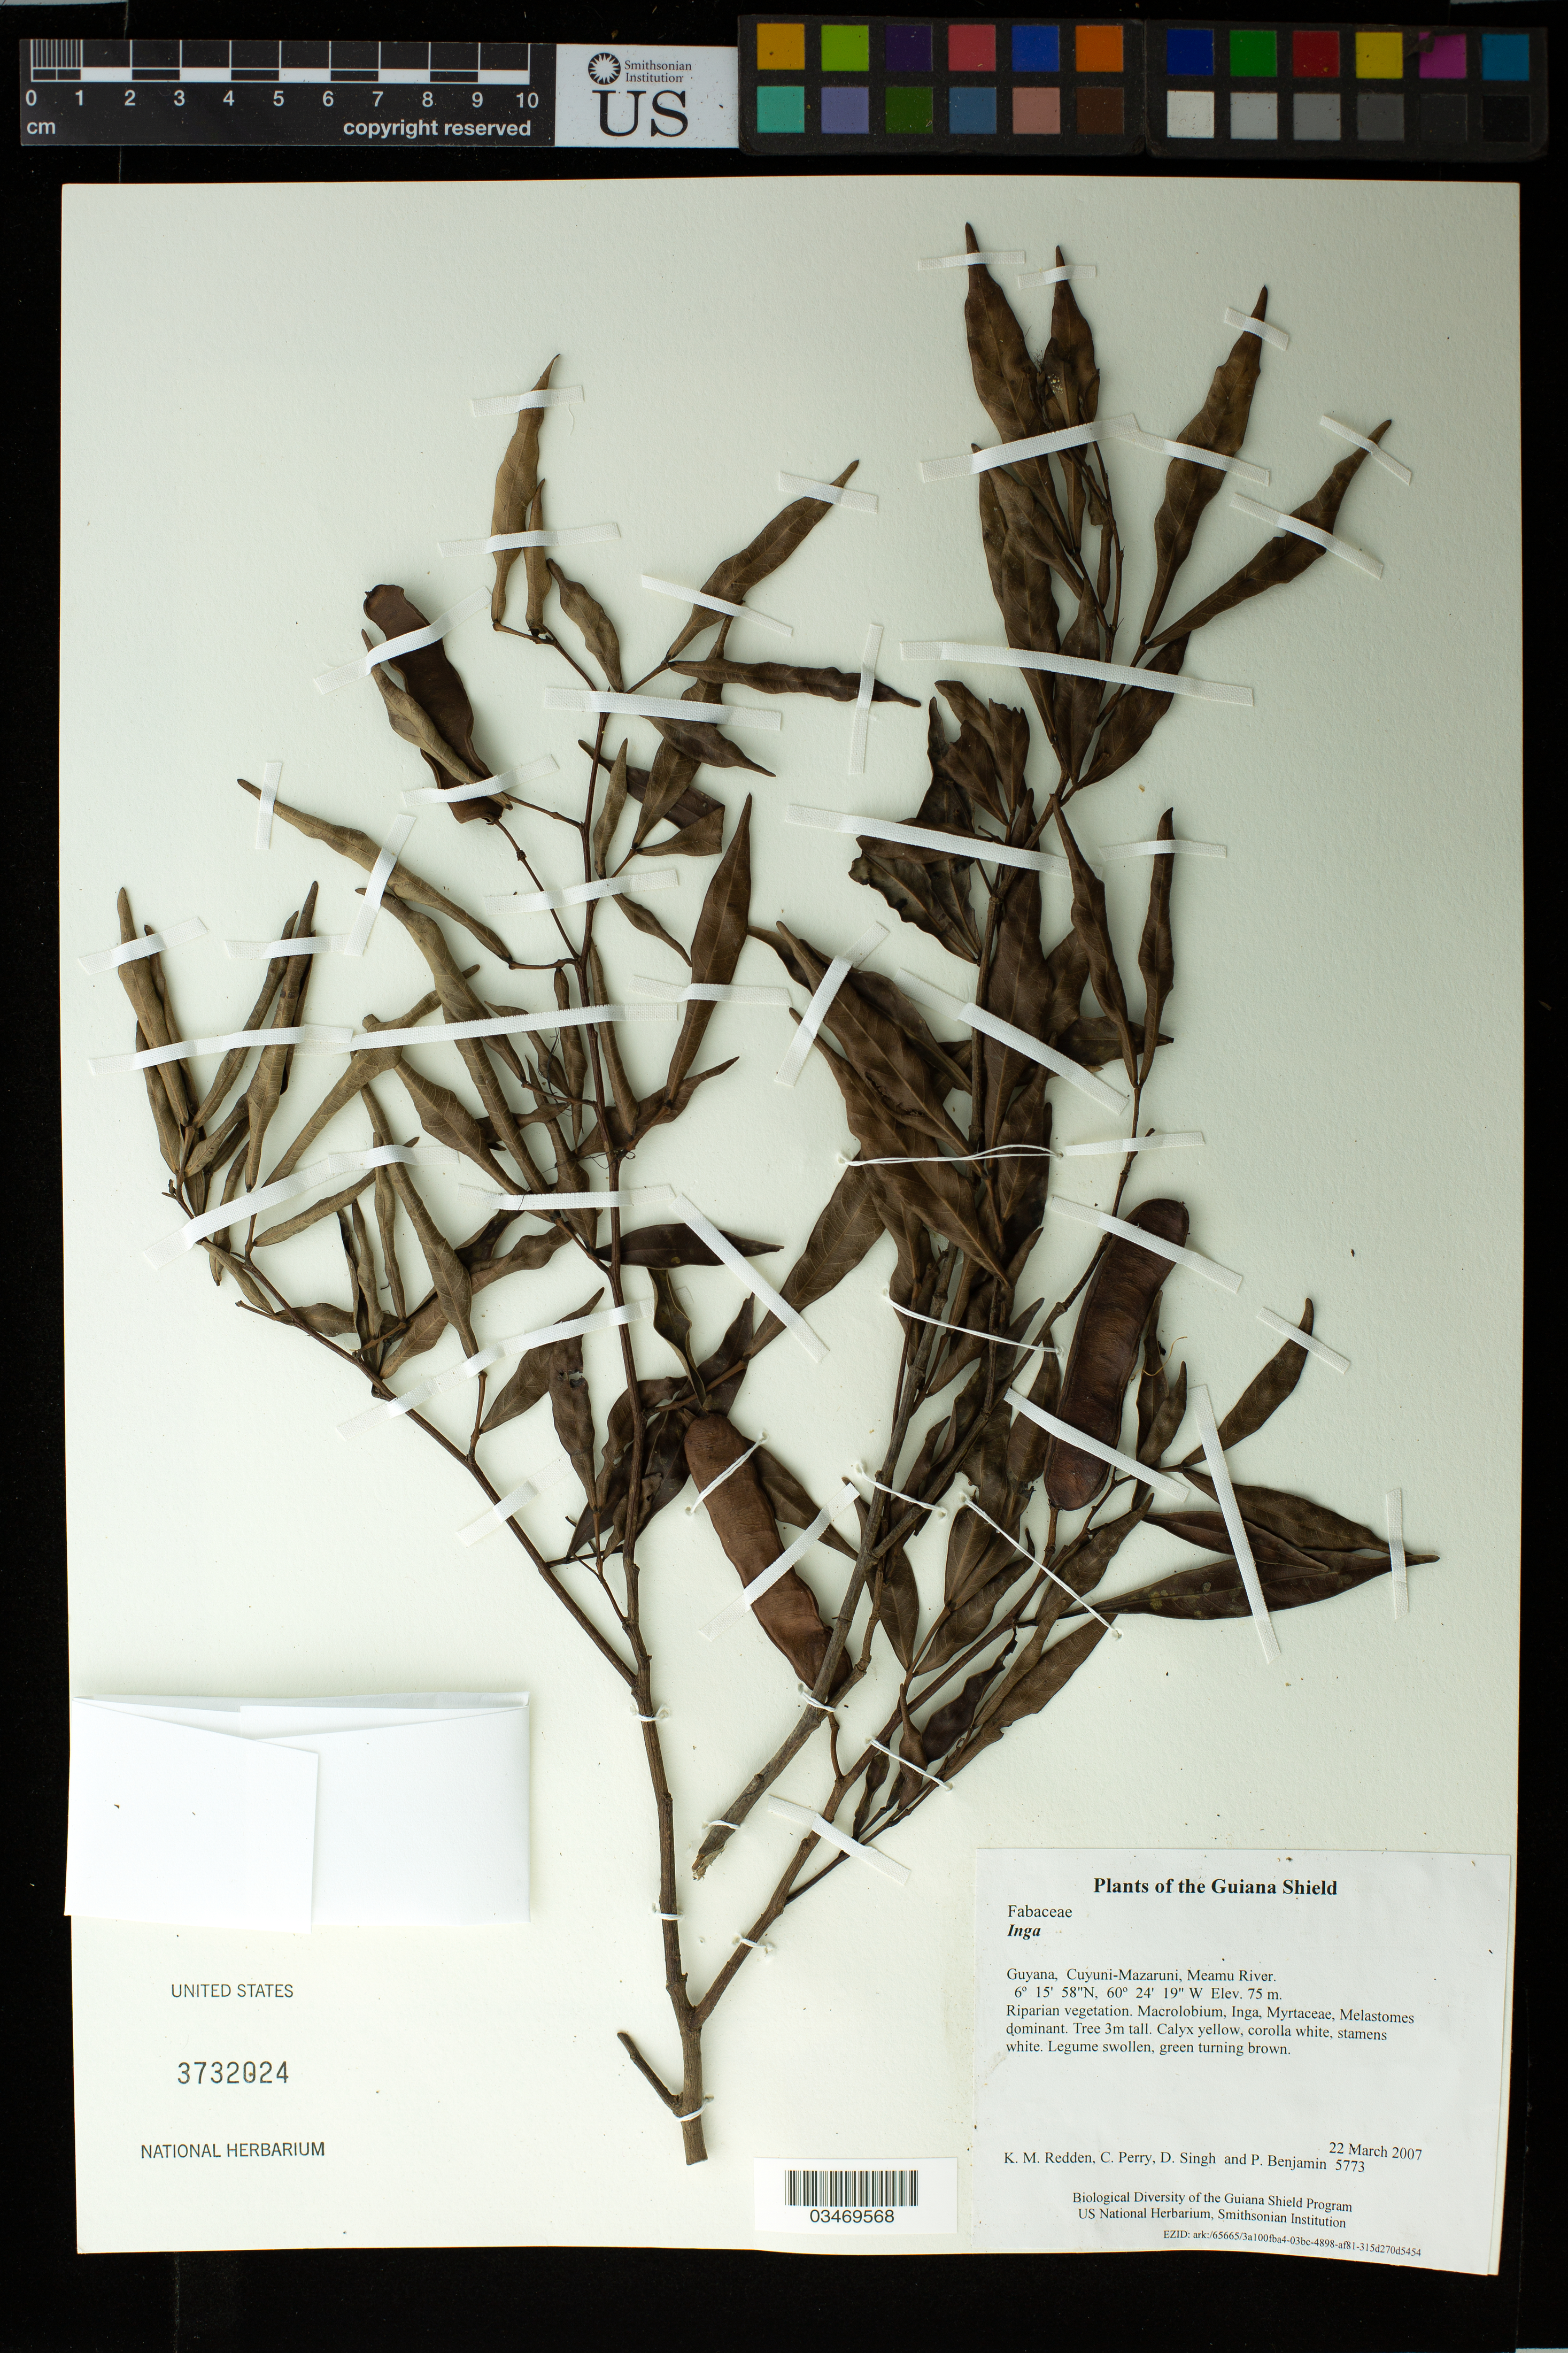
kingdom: Plantae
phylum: Tracheophyta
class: Magnoliopsida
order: Fabales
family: Fabaceae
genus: Inga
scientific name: Inga sp.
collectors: K. M. Redden, C. Perry, D. Singh & P. Benjamin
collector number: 5773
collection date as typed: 22 March 2007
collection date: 2007-03-22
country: Guyana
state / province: Cuyuni-Mazaruni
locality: Meamu River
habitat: Riparian vegetation. Macrolobium, Inga, Myrtaceae, Melastomes dominant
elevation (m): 75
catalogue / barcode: US 3732024